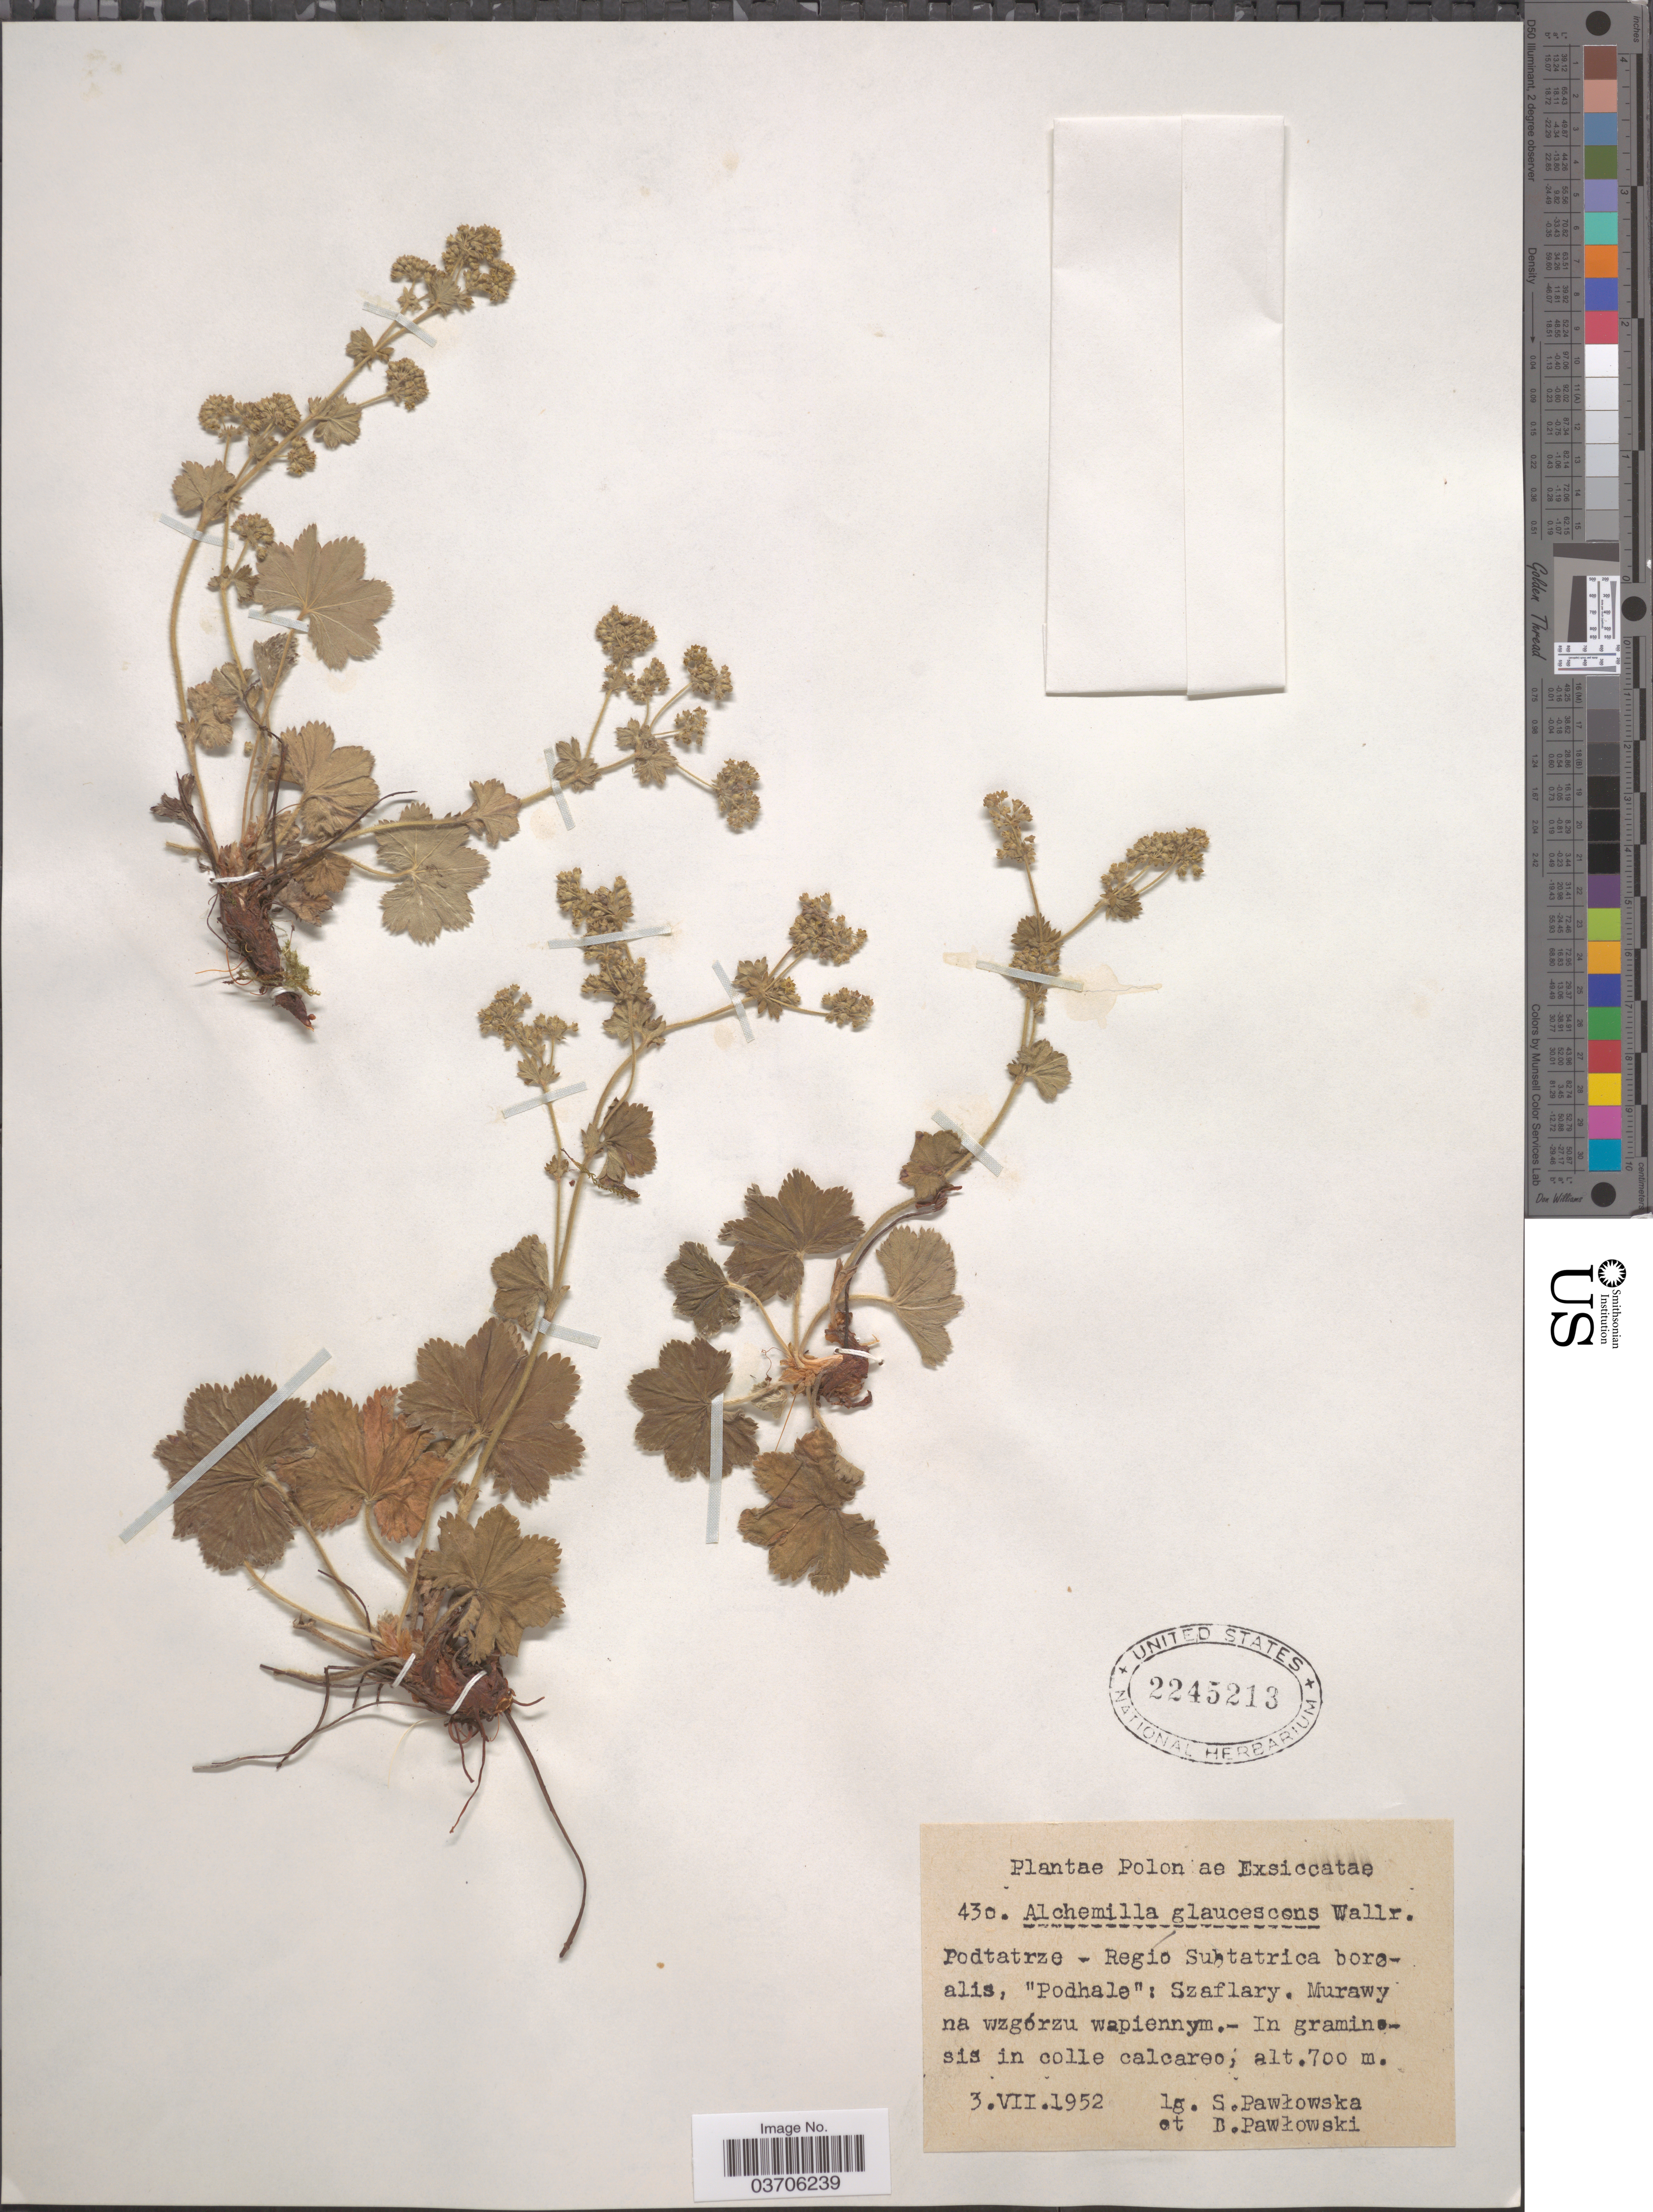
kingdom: Plantae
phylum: Tracheophyta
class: Magnoliopsida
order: Rosales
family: Rosaceae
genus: Alchemilla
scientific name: Alchemilla glaucescens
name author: Wallr.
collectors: S. Pawlowska & B. Pawlowski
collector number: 430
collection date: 1952-07-03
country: Poland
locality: Podtatrze- Regio Subtatrica borøalis, "Podhale": Szaflary.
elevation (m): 700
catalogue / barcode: US 2245213